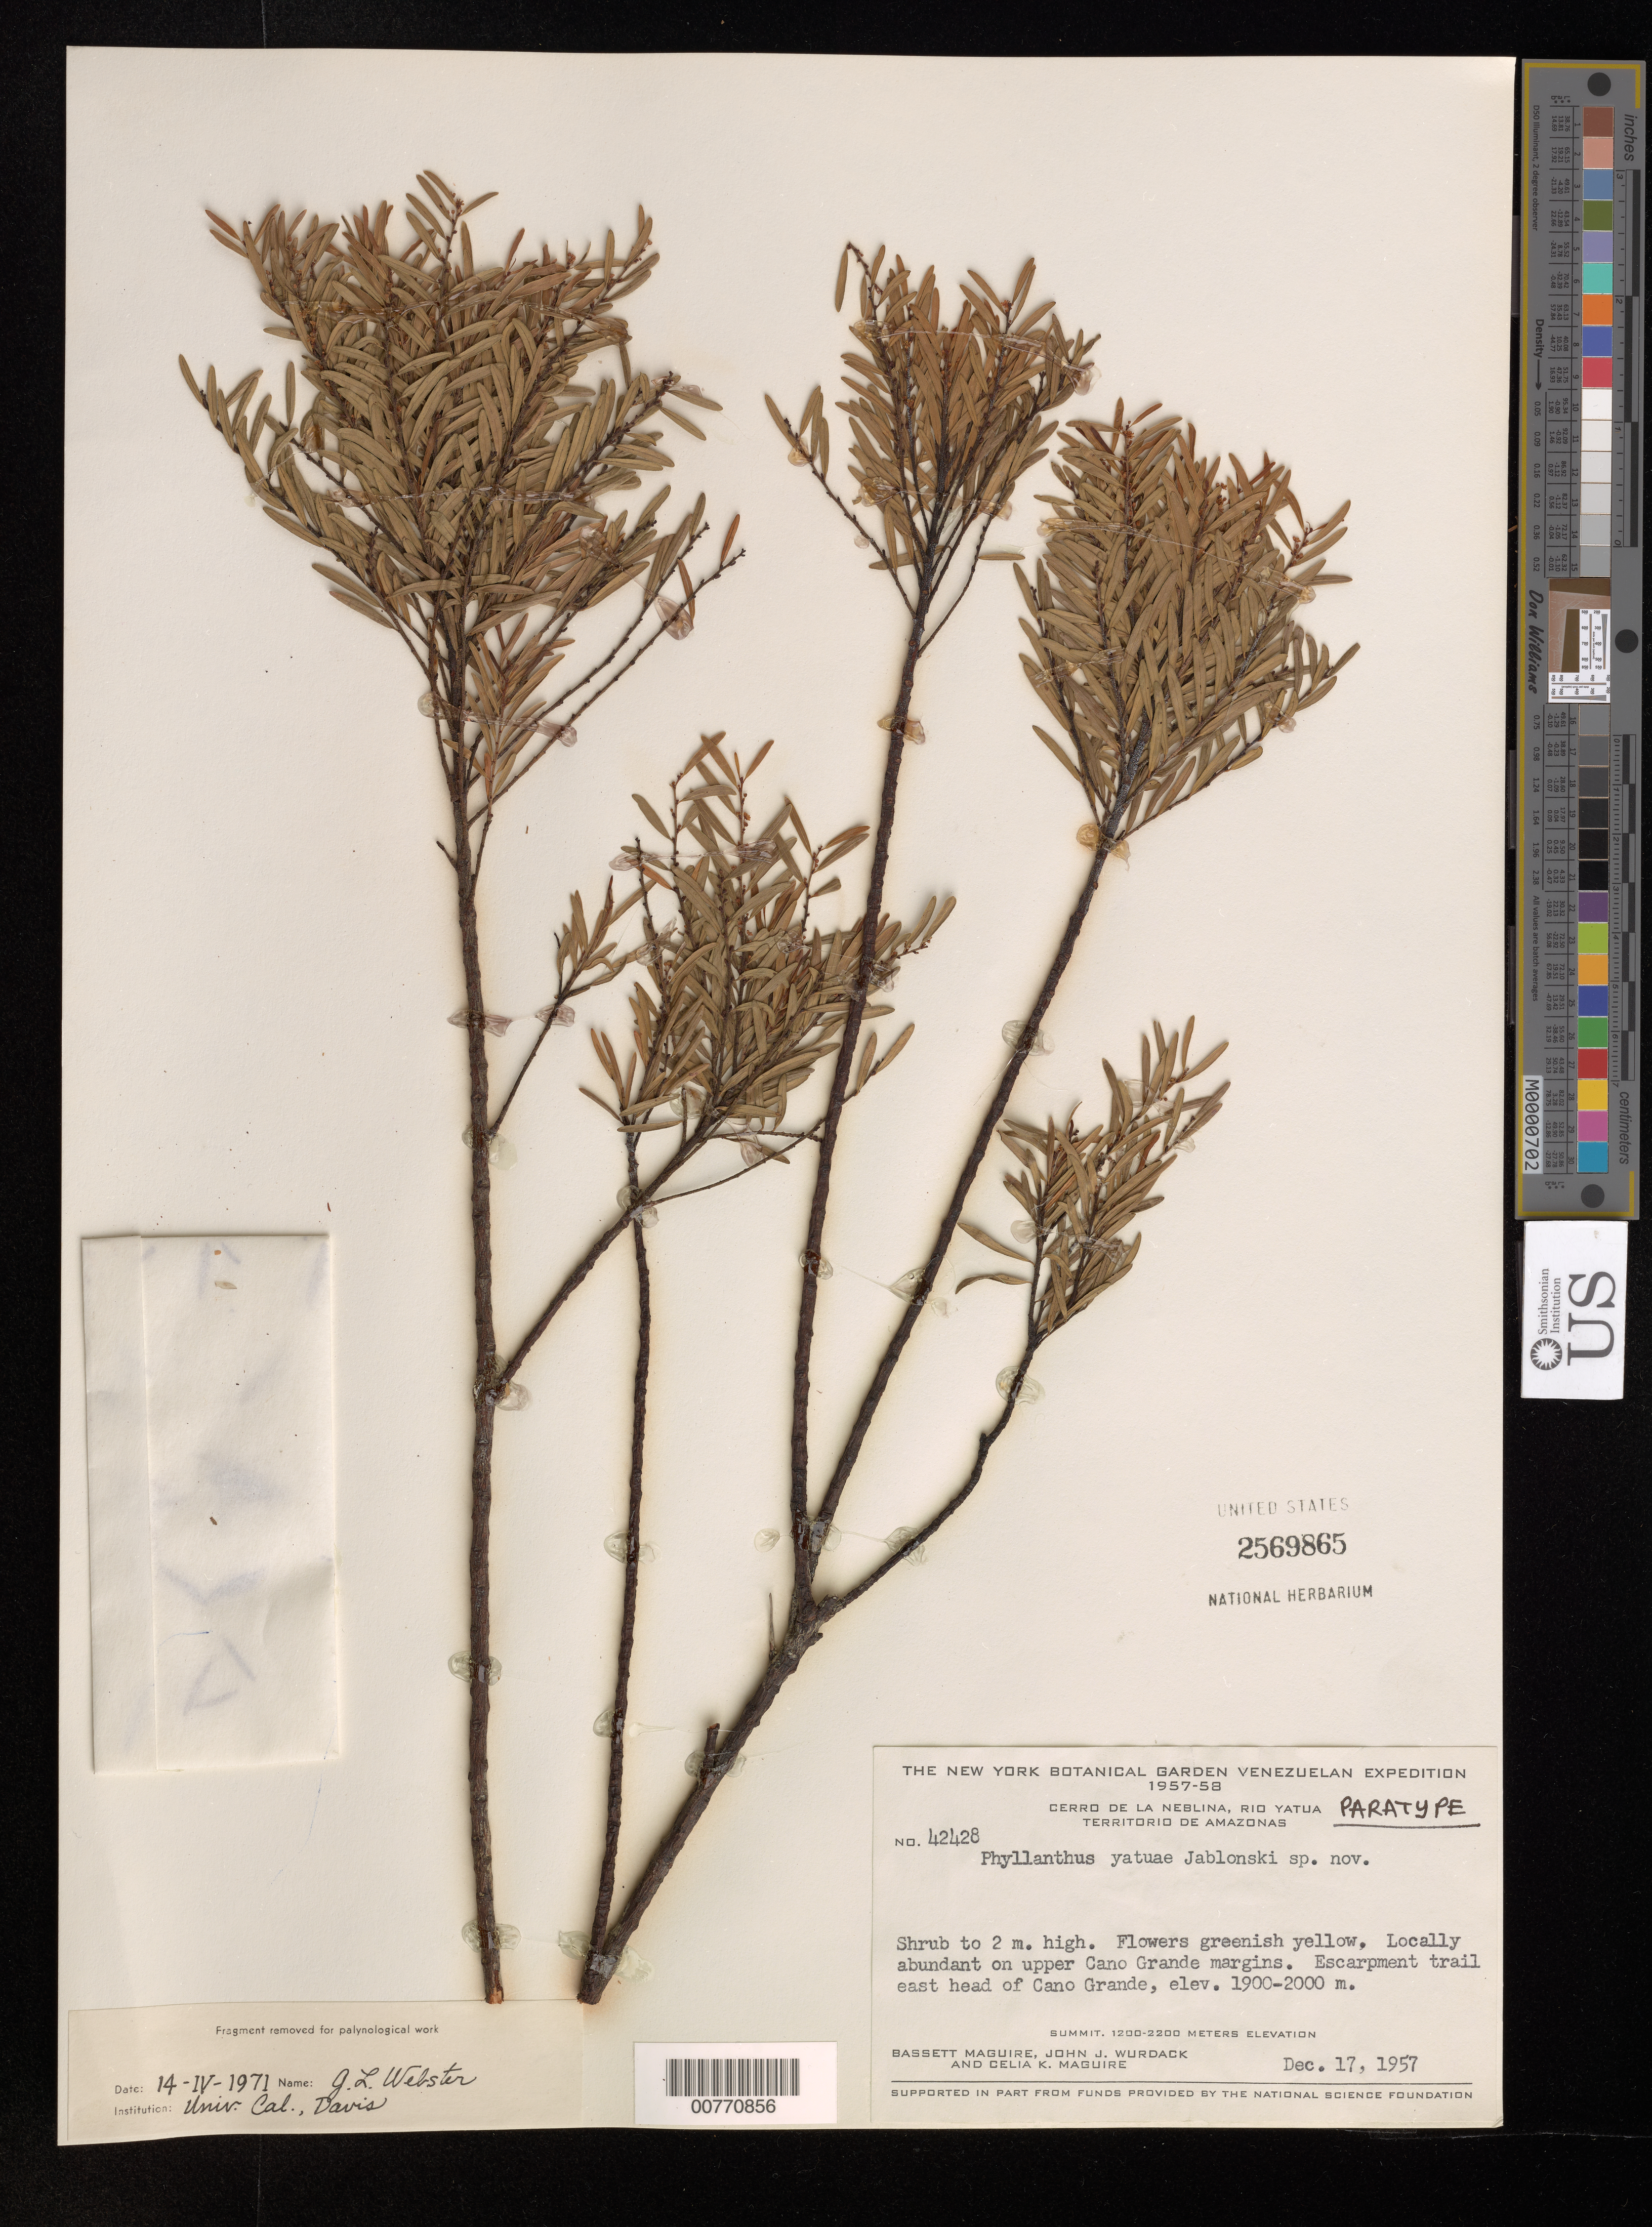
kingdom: Plantae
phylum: Tracheophyta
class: Magnoliopsida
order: Malpighiales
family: Phyllanthaceae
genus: Phyllanthus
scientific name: Phyllanthus yatuae Jabl. sp. nov. ined.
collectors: B. Maguire, J. J. Wurdack & C. K. Maguire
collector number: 42428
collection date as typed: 17-Dec-57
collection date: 1957-12-17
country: Venezuela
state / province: Amazonas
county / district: Río Negro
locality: Cerro de la Neblina, Río Yatua, Caño Grande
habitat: Escarpment trail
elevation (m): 1900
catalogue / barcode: US 2569865